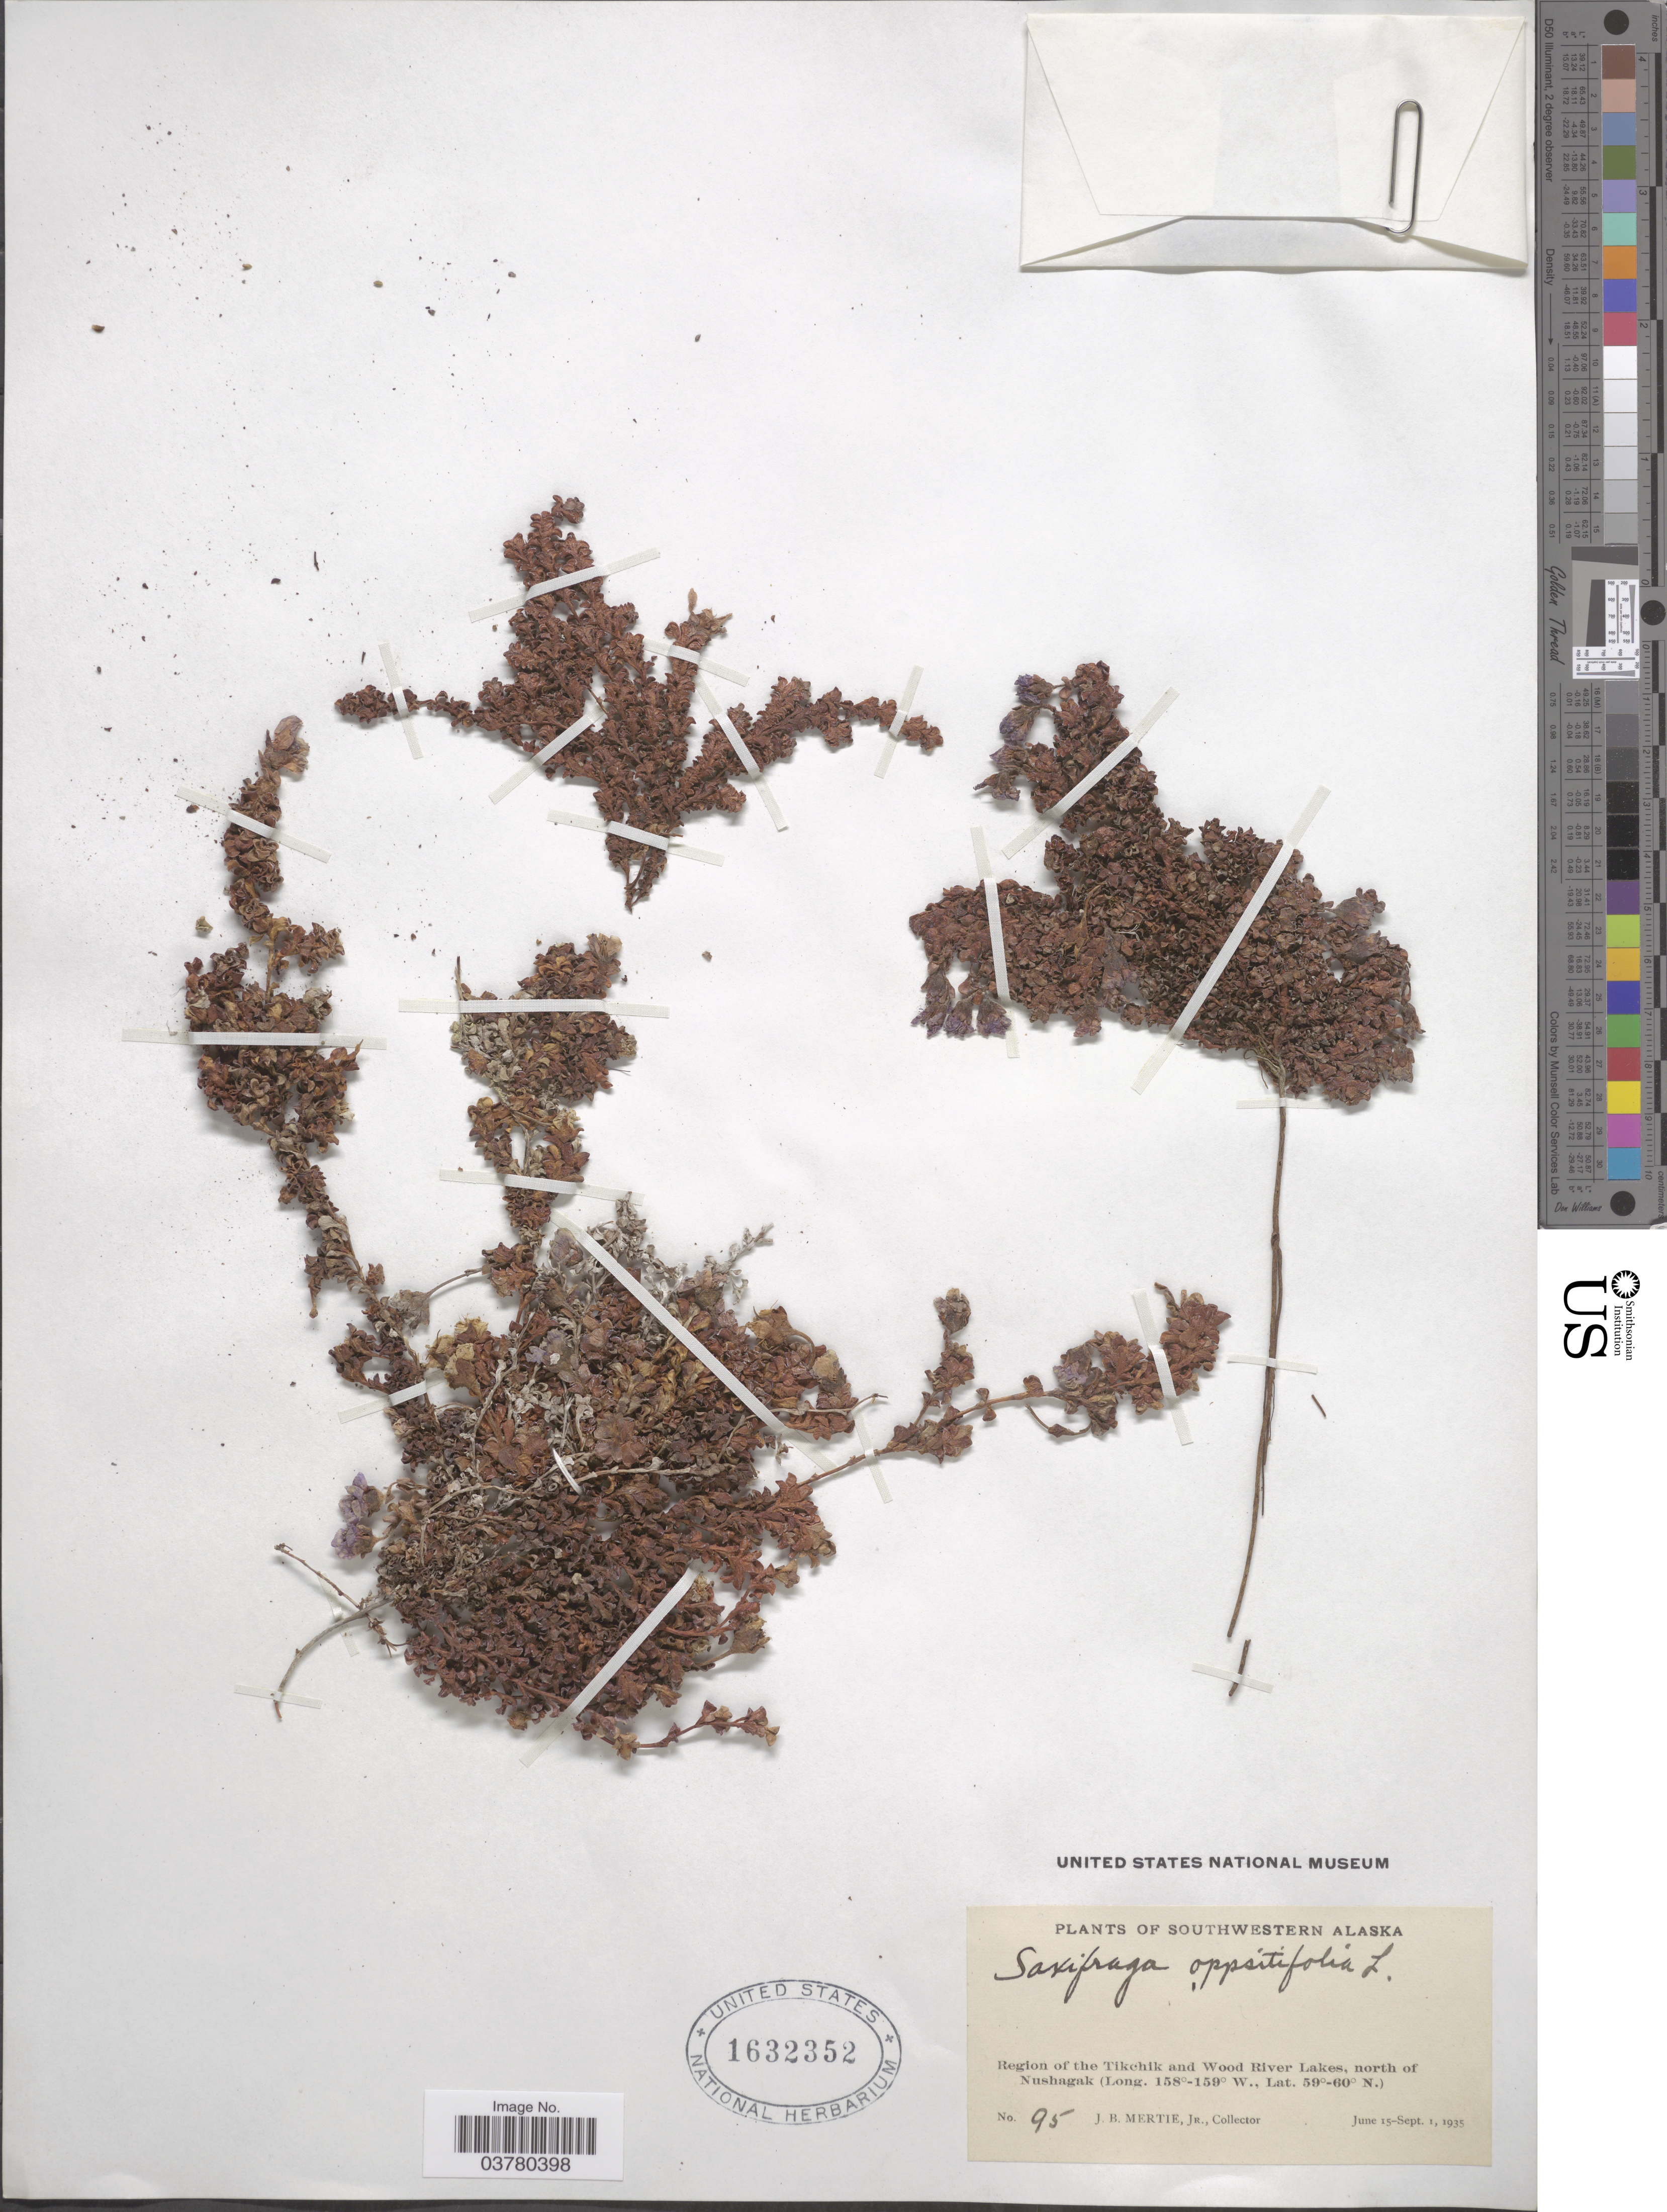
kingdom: Plantae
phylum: Tracheophyta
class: Magnoliopsida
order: Saxifragales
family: Saxifragaceae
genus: Saxifraga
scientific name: Saxifraga oppositifolia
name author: L.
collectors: J. Mertie Jr.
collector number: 95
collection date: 1935-06-15/1935-09-01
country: United States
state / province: Alaska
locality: Southwestern Alaska. Region of the Tikchik and Wood River Lakes, north of Nushagak.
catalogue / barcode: US 1632352